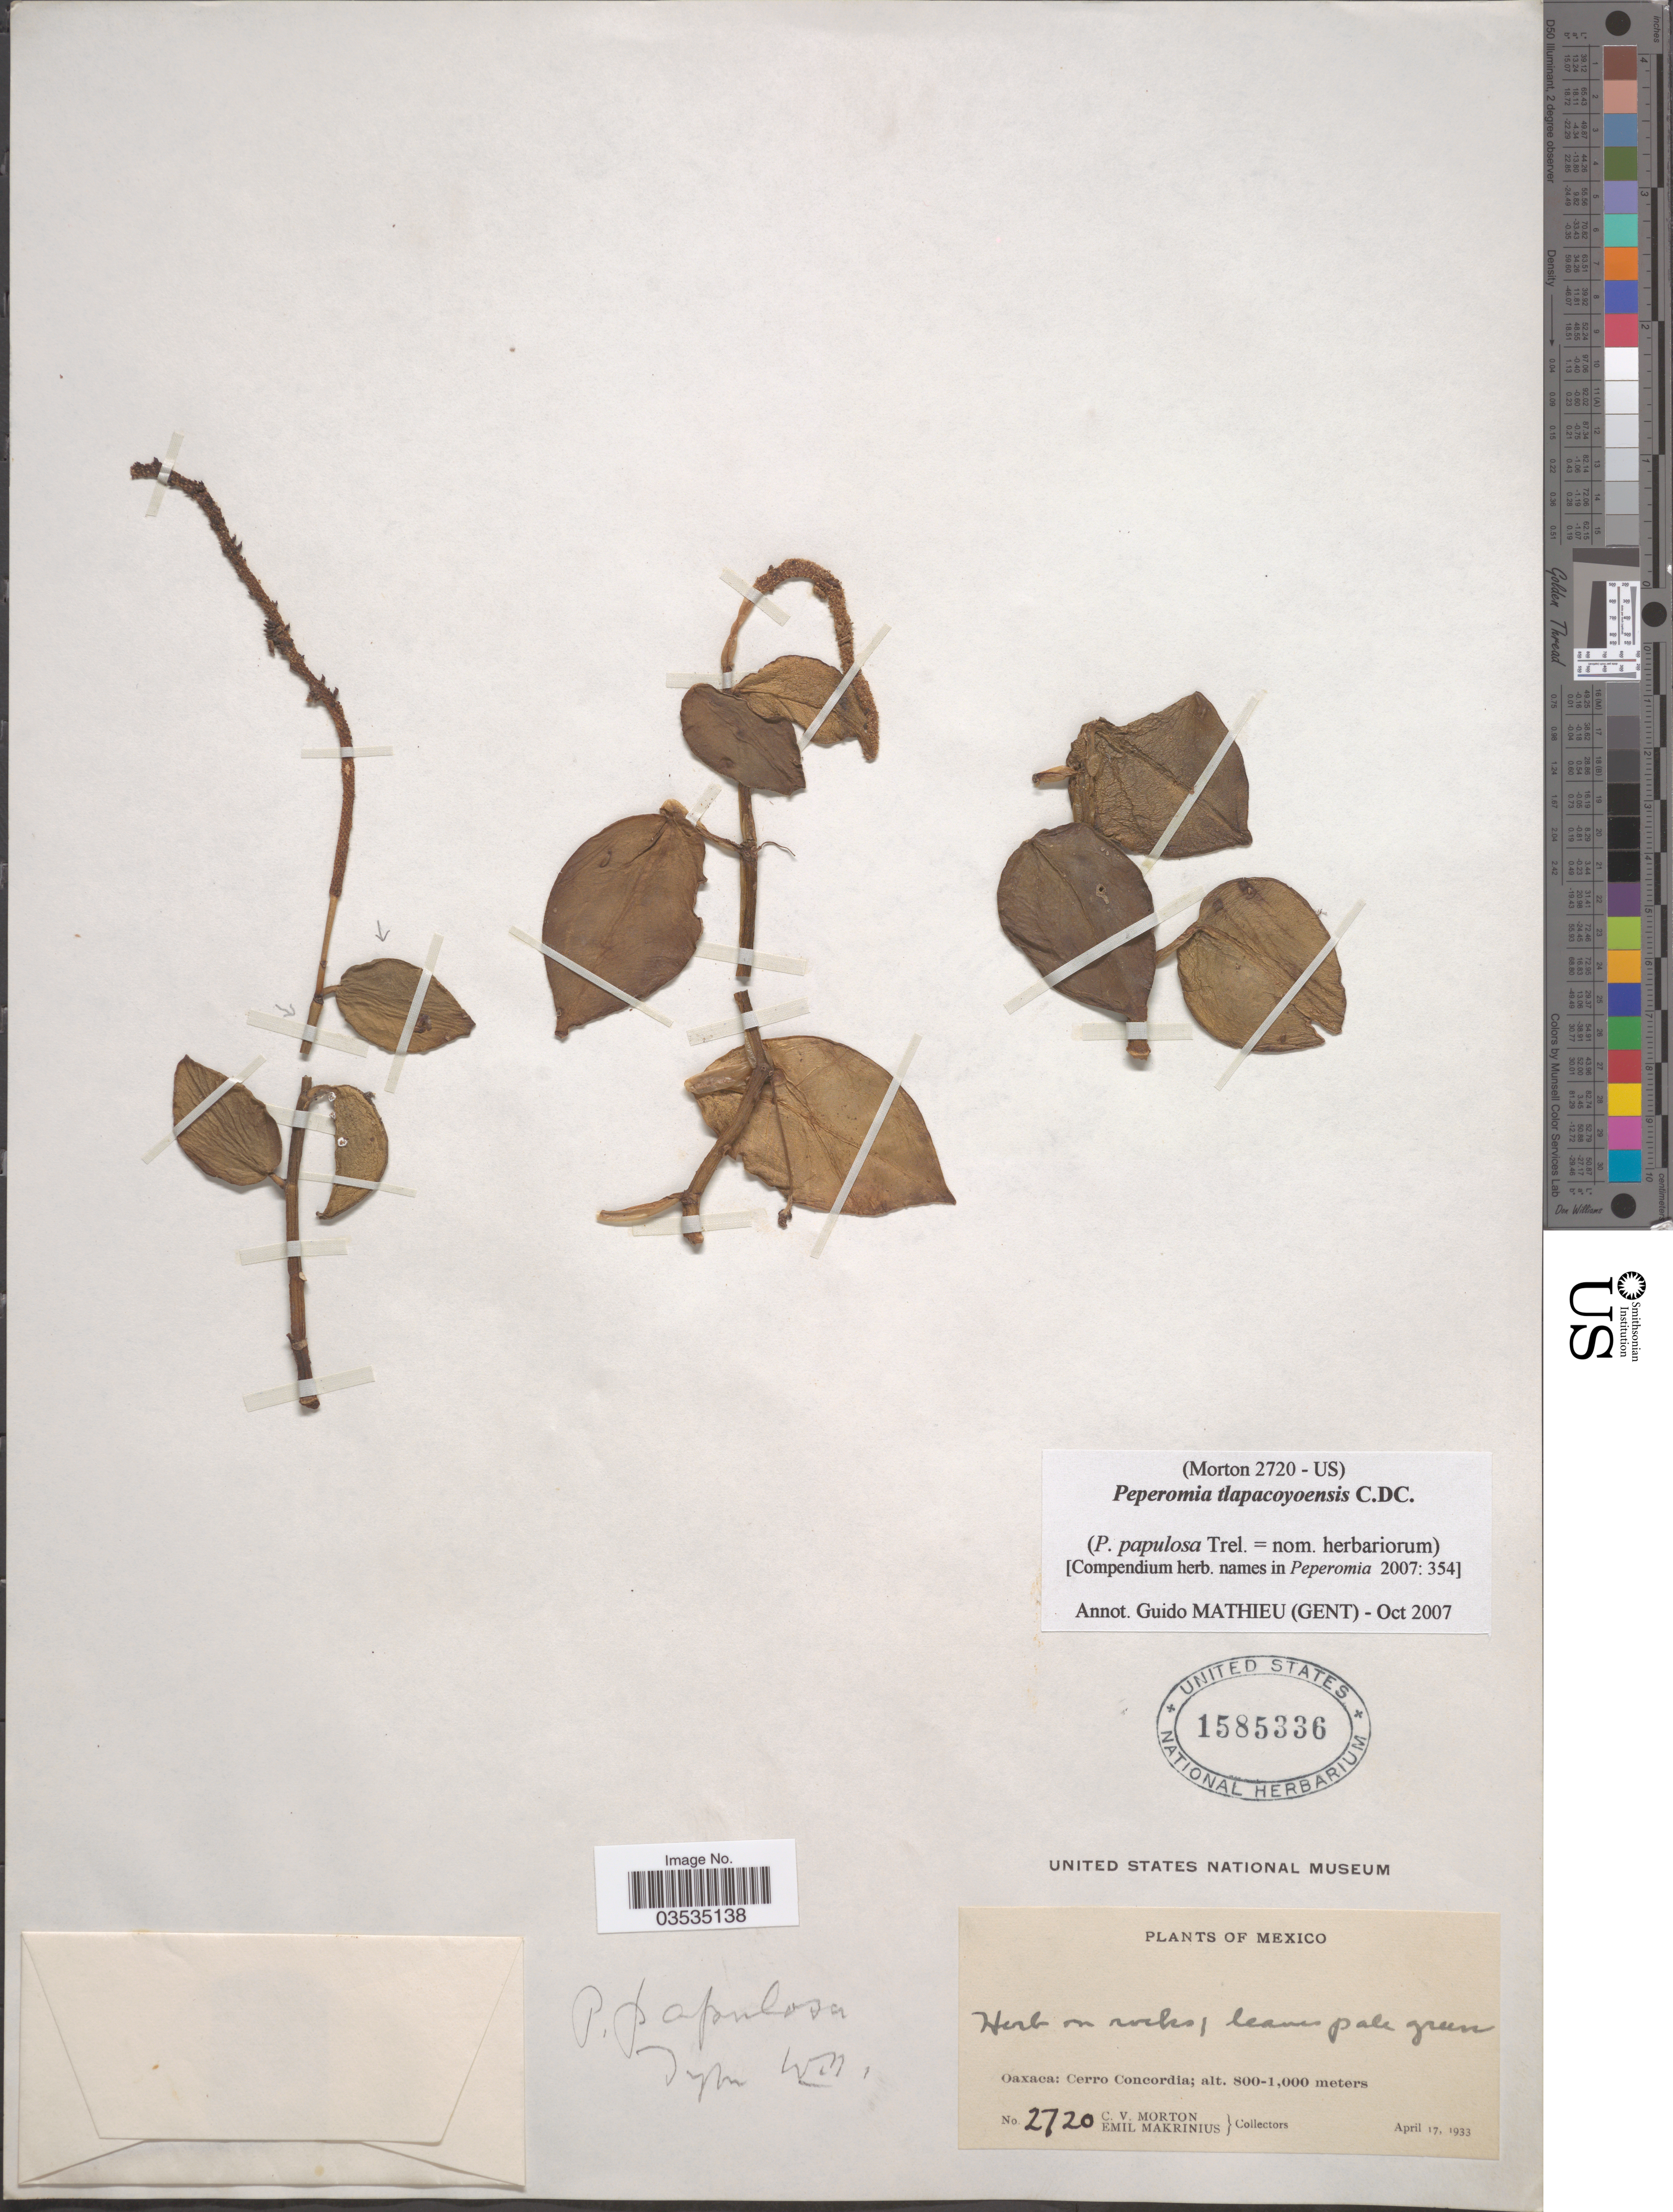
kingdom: Plantae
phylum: Tracheophyta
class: Magnoliopsida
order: Piperales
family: Piperaceae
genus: Peperomia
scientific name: Peperomia tlapacoyensis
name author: C. DC.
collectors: C. V. Morton & E. Makrinius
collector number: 2720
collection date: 1933-04-17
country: Mexico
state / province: Oaxaca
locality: Cerro Concordia.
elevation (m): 800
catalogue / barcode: US 1585336